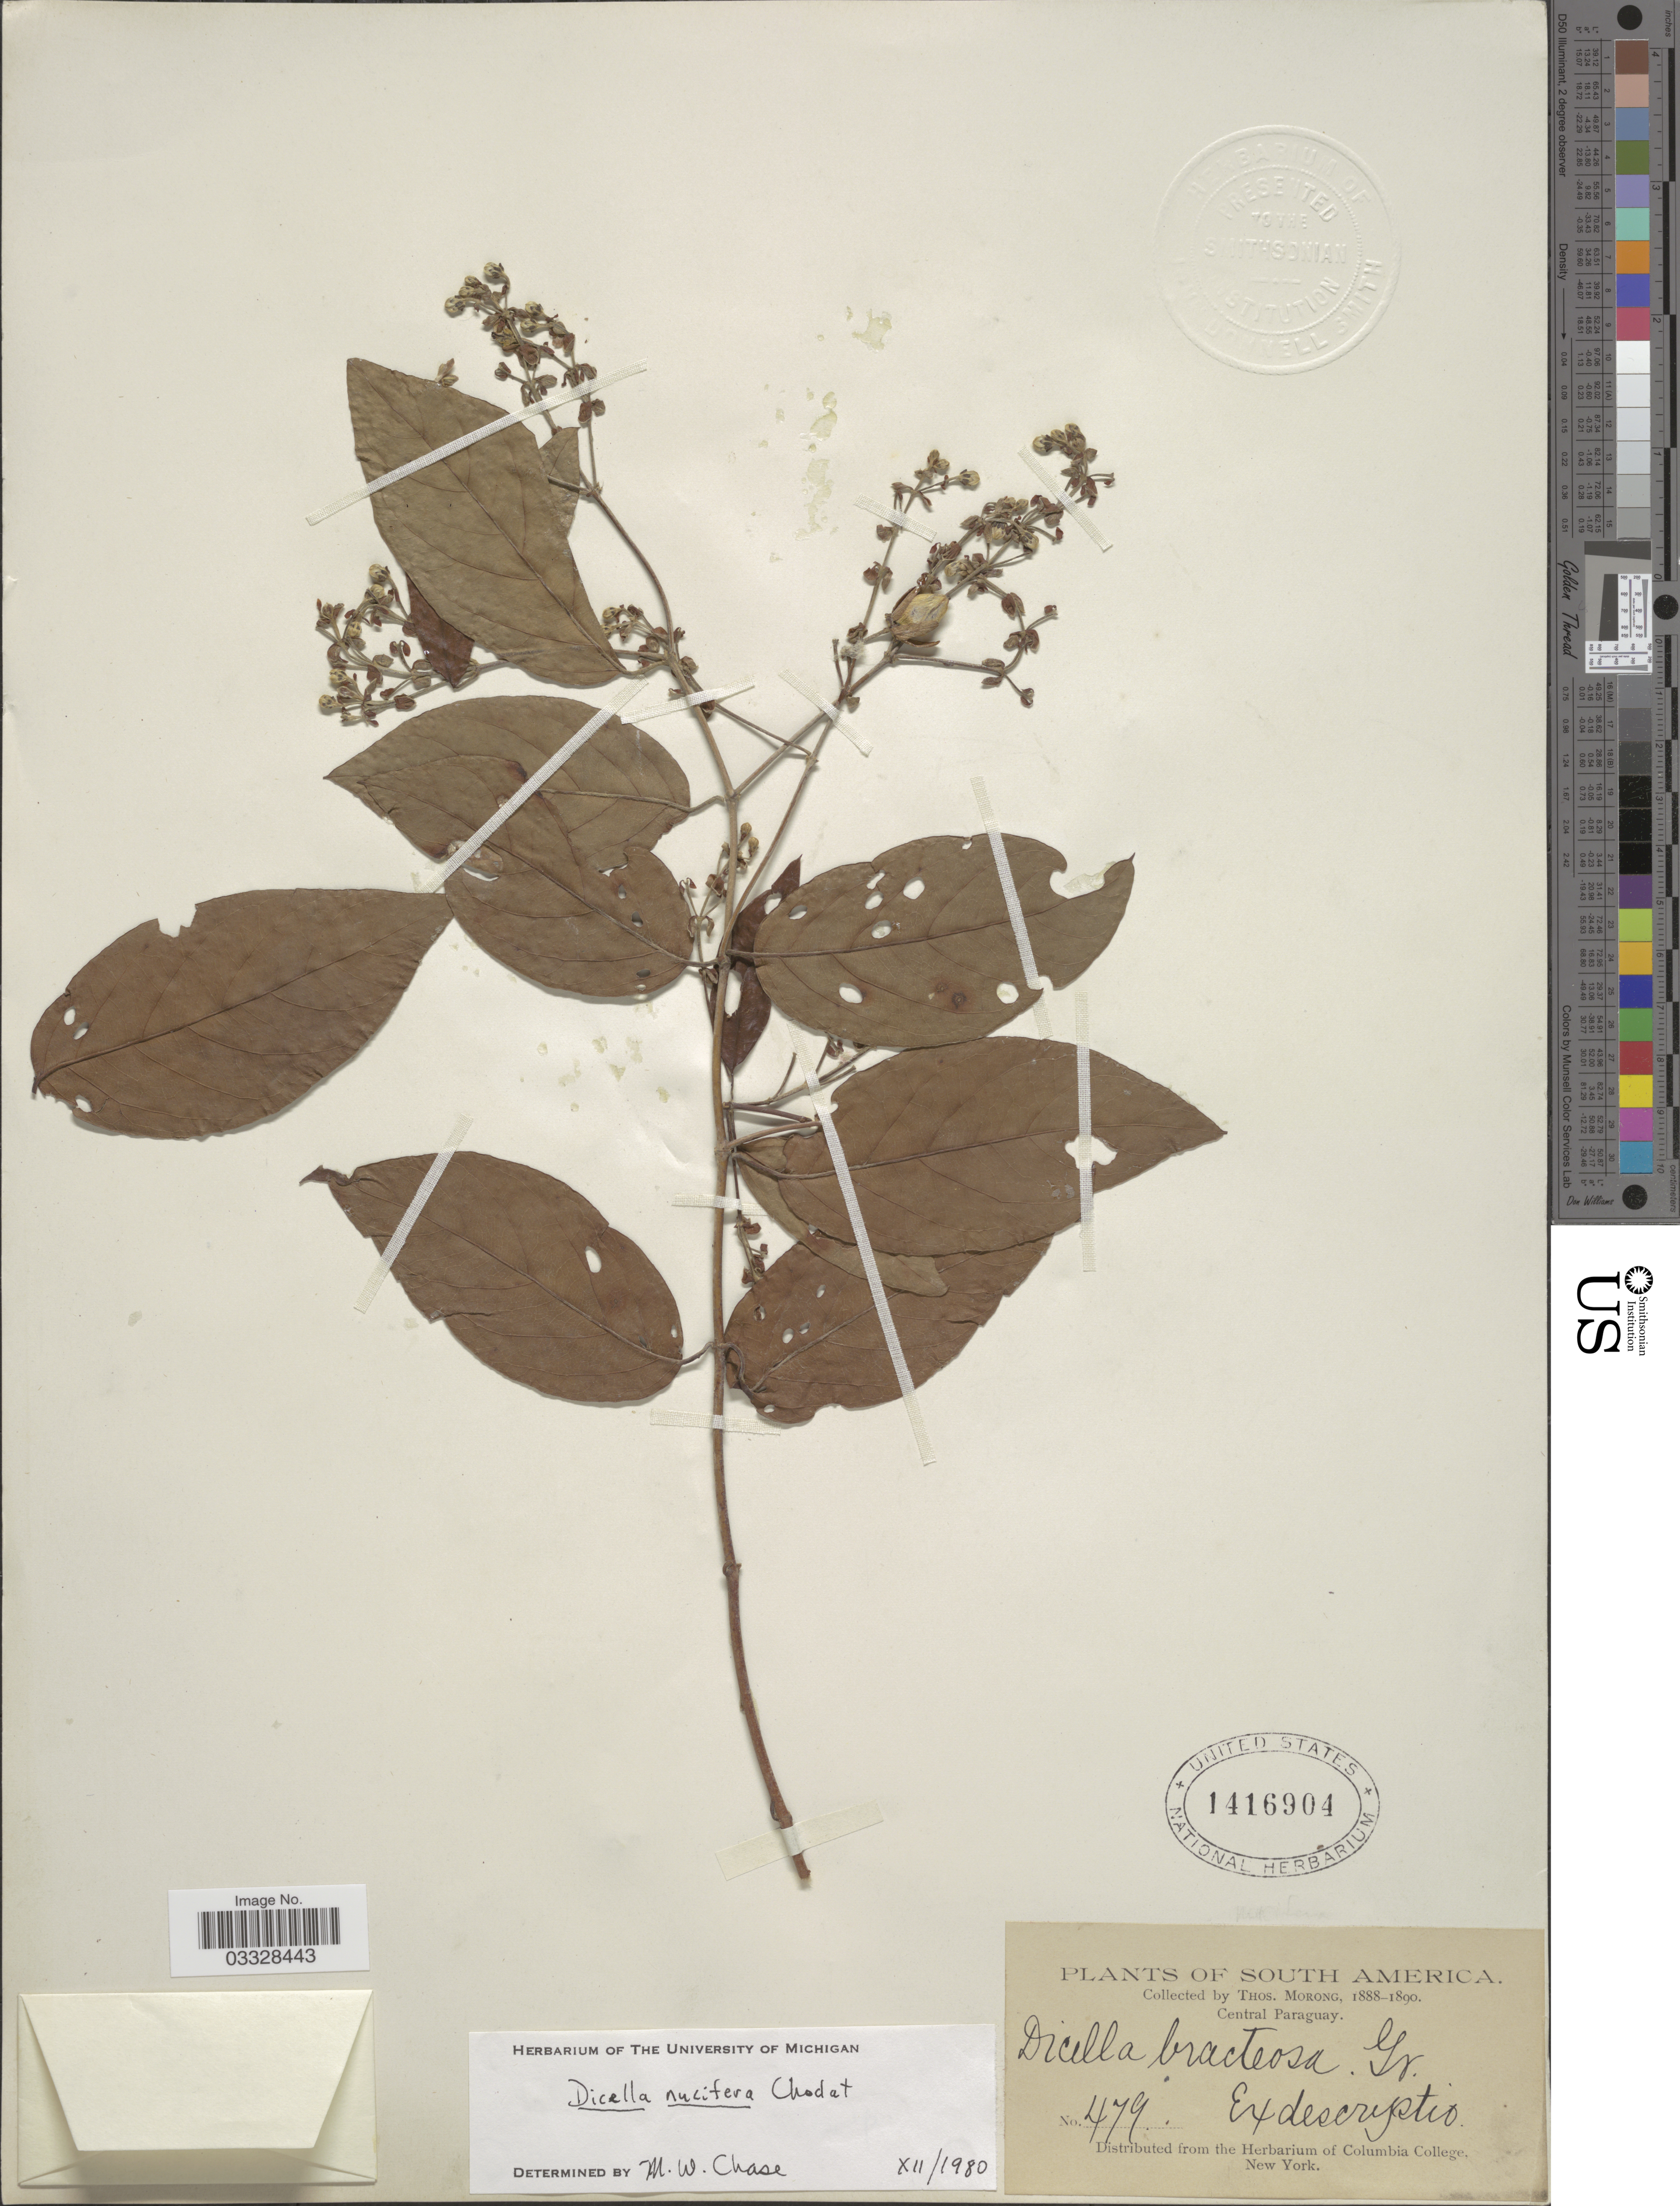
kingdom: Plantae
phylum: Tracheophyta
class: Magnoliopsida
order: Malpighiales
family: Malpighiaceae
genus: Dicella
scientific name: Dicella nucifera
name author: Chodat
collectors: ex herb. T. Morong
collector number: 479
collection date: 1888/1890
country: Paraguay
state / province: Central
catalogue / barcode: US 1416904